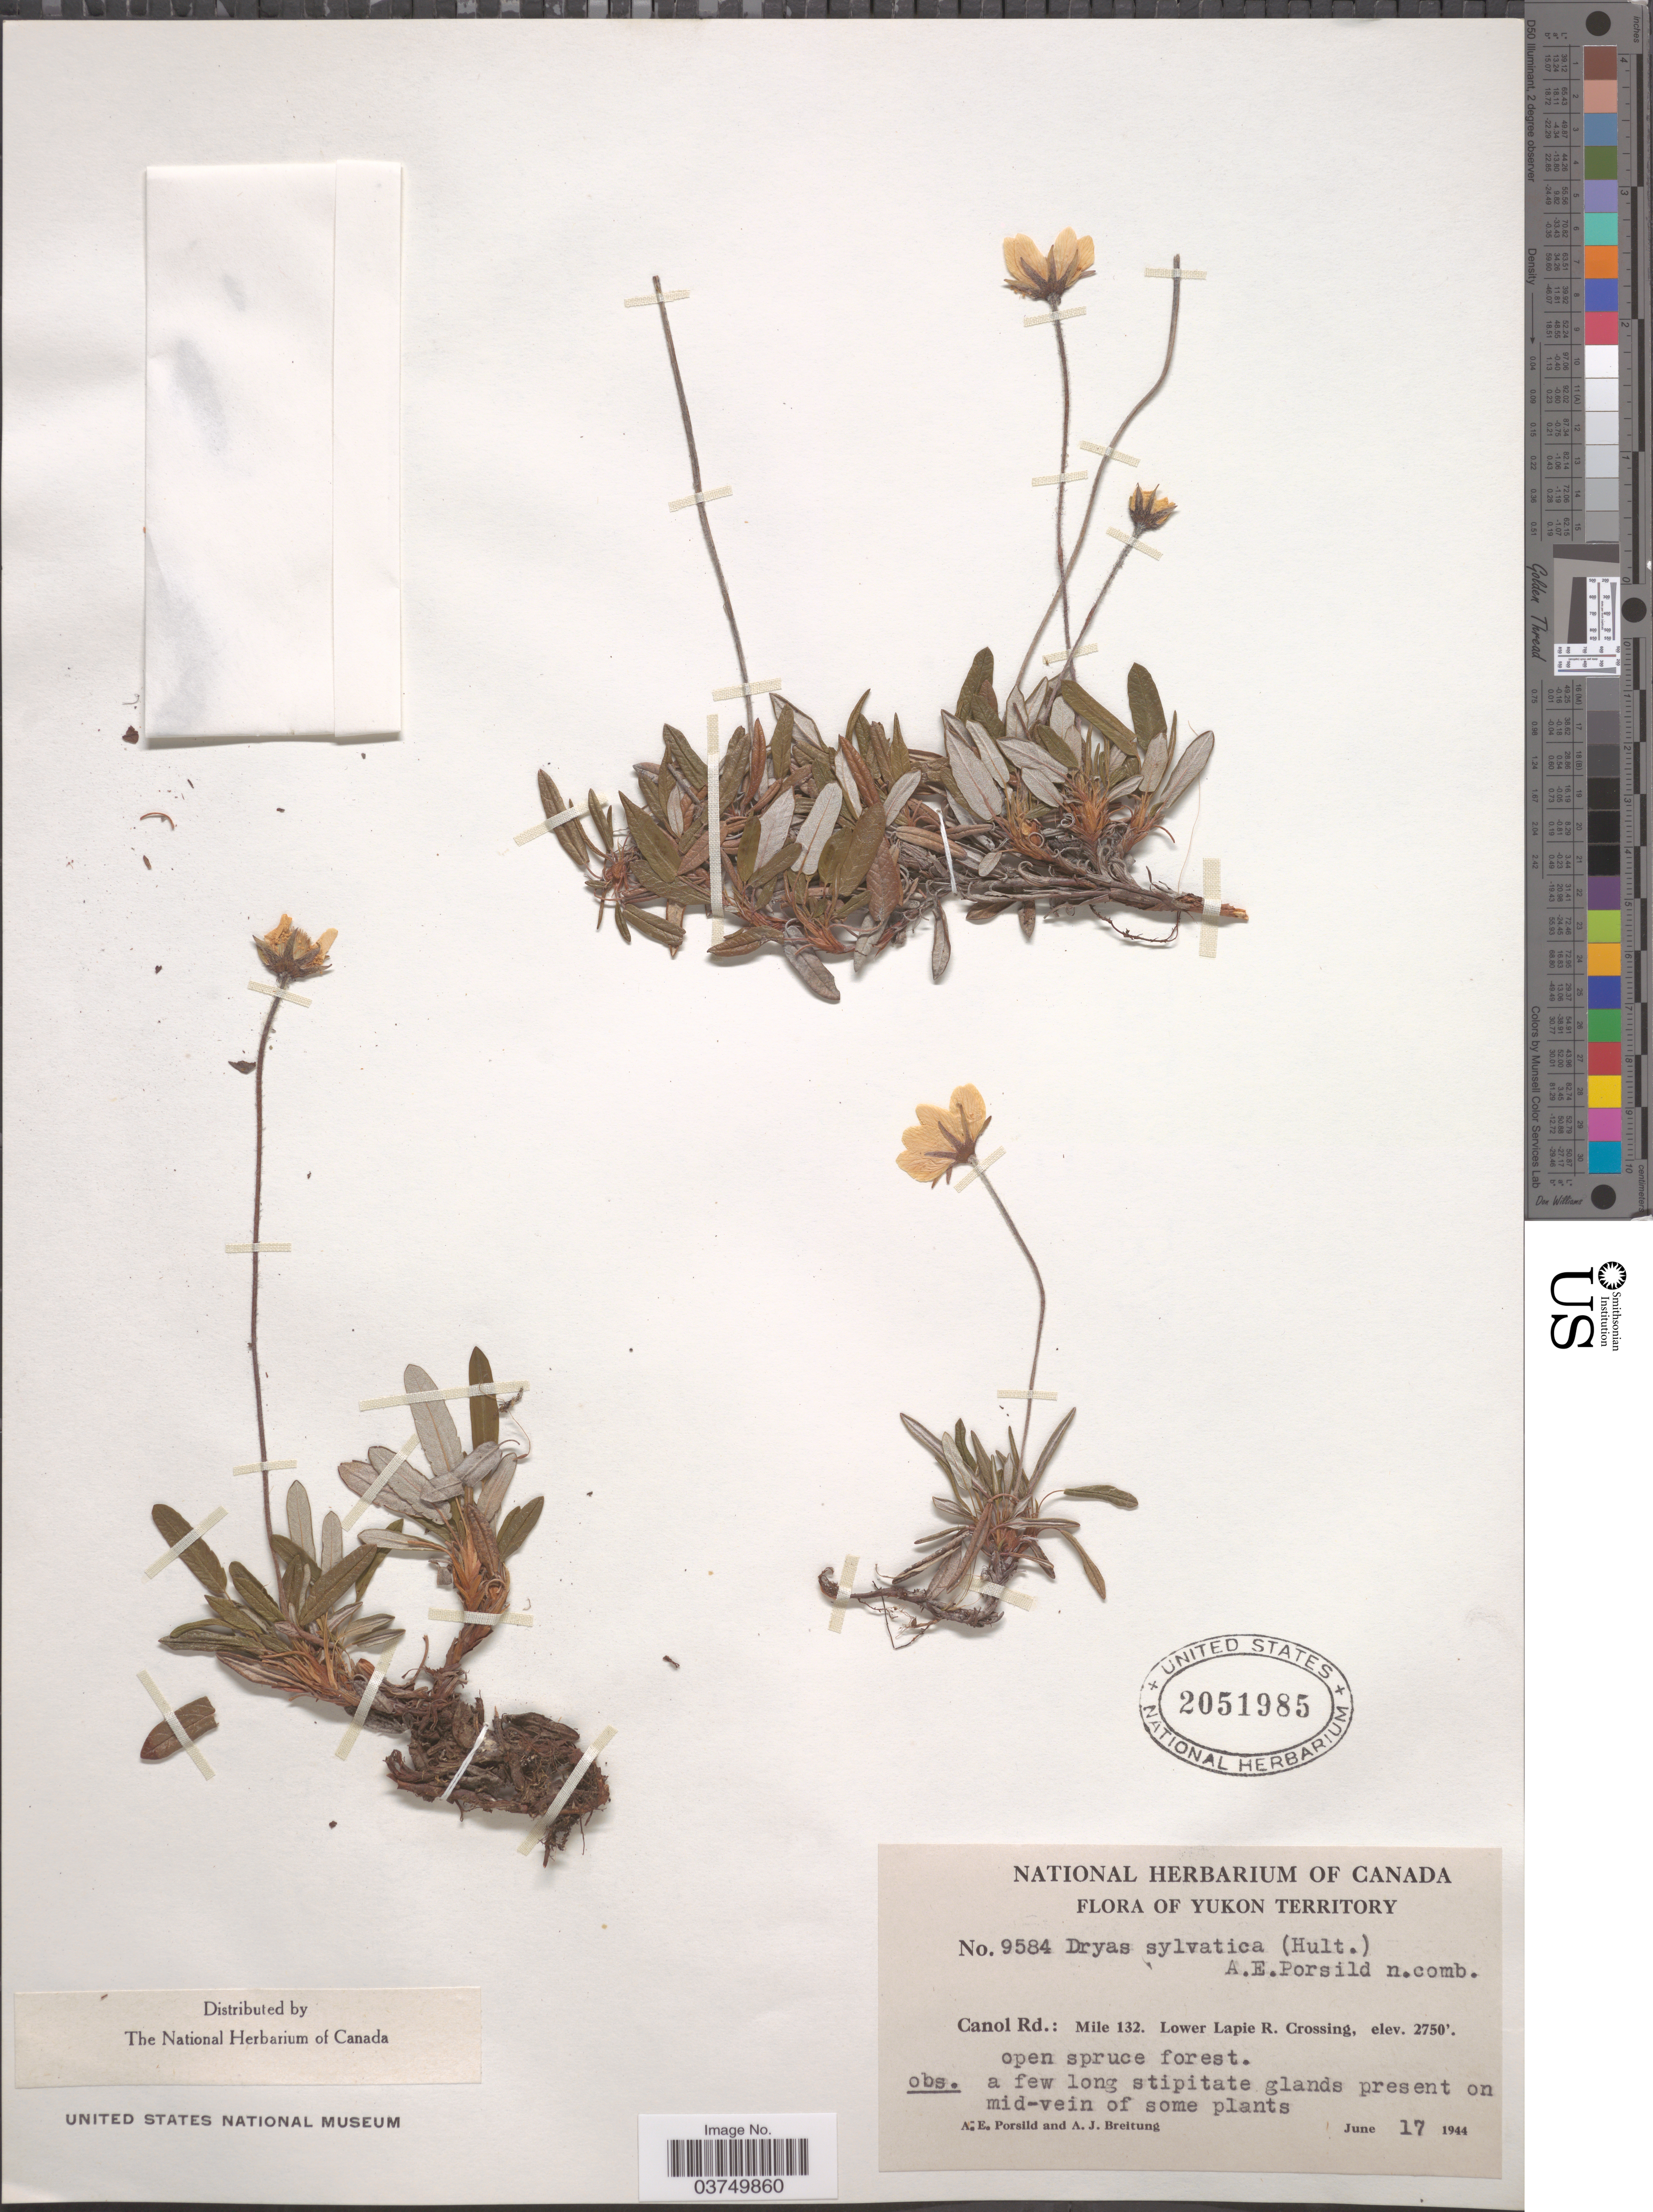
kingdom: Plantae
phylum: Tracheophyta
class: Magnoliopsida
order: Rosales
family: Rosaceae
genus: Dryas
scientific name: Dryas sylvatica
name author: (Hultén) A.E. Porsild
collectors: A. E. Porsild & A. Breitung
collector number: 9584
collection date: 1944-06-17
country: Canada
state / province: Yukon Territory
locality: Canol Rd.: Mile 132. Lower Lapie R. Crossing.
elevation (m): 838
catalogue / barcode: US 2051985